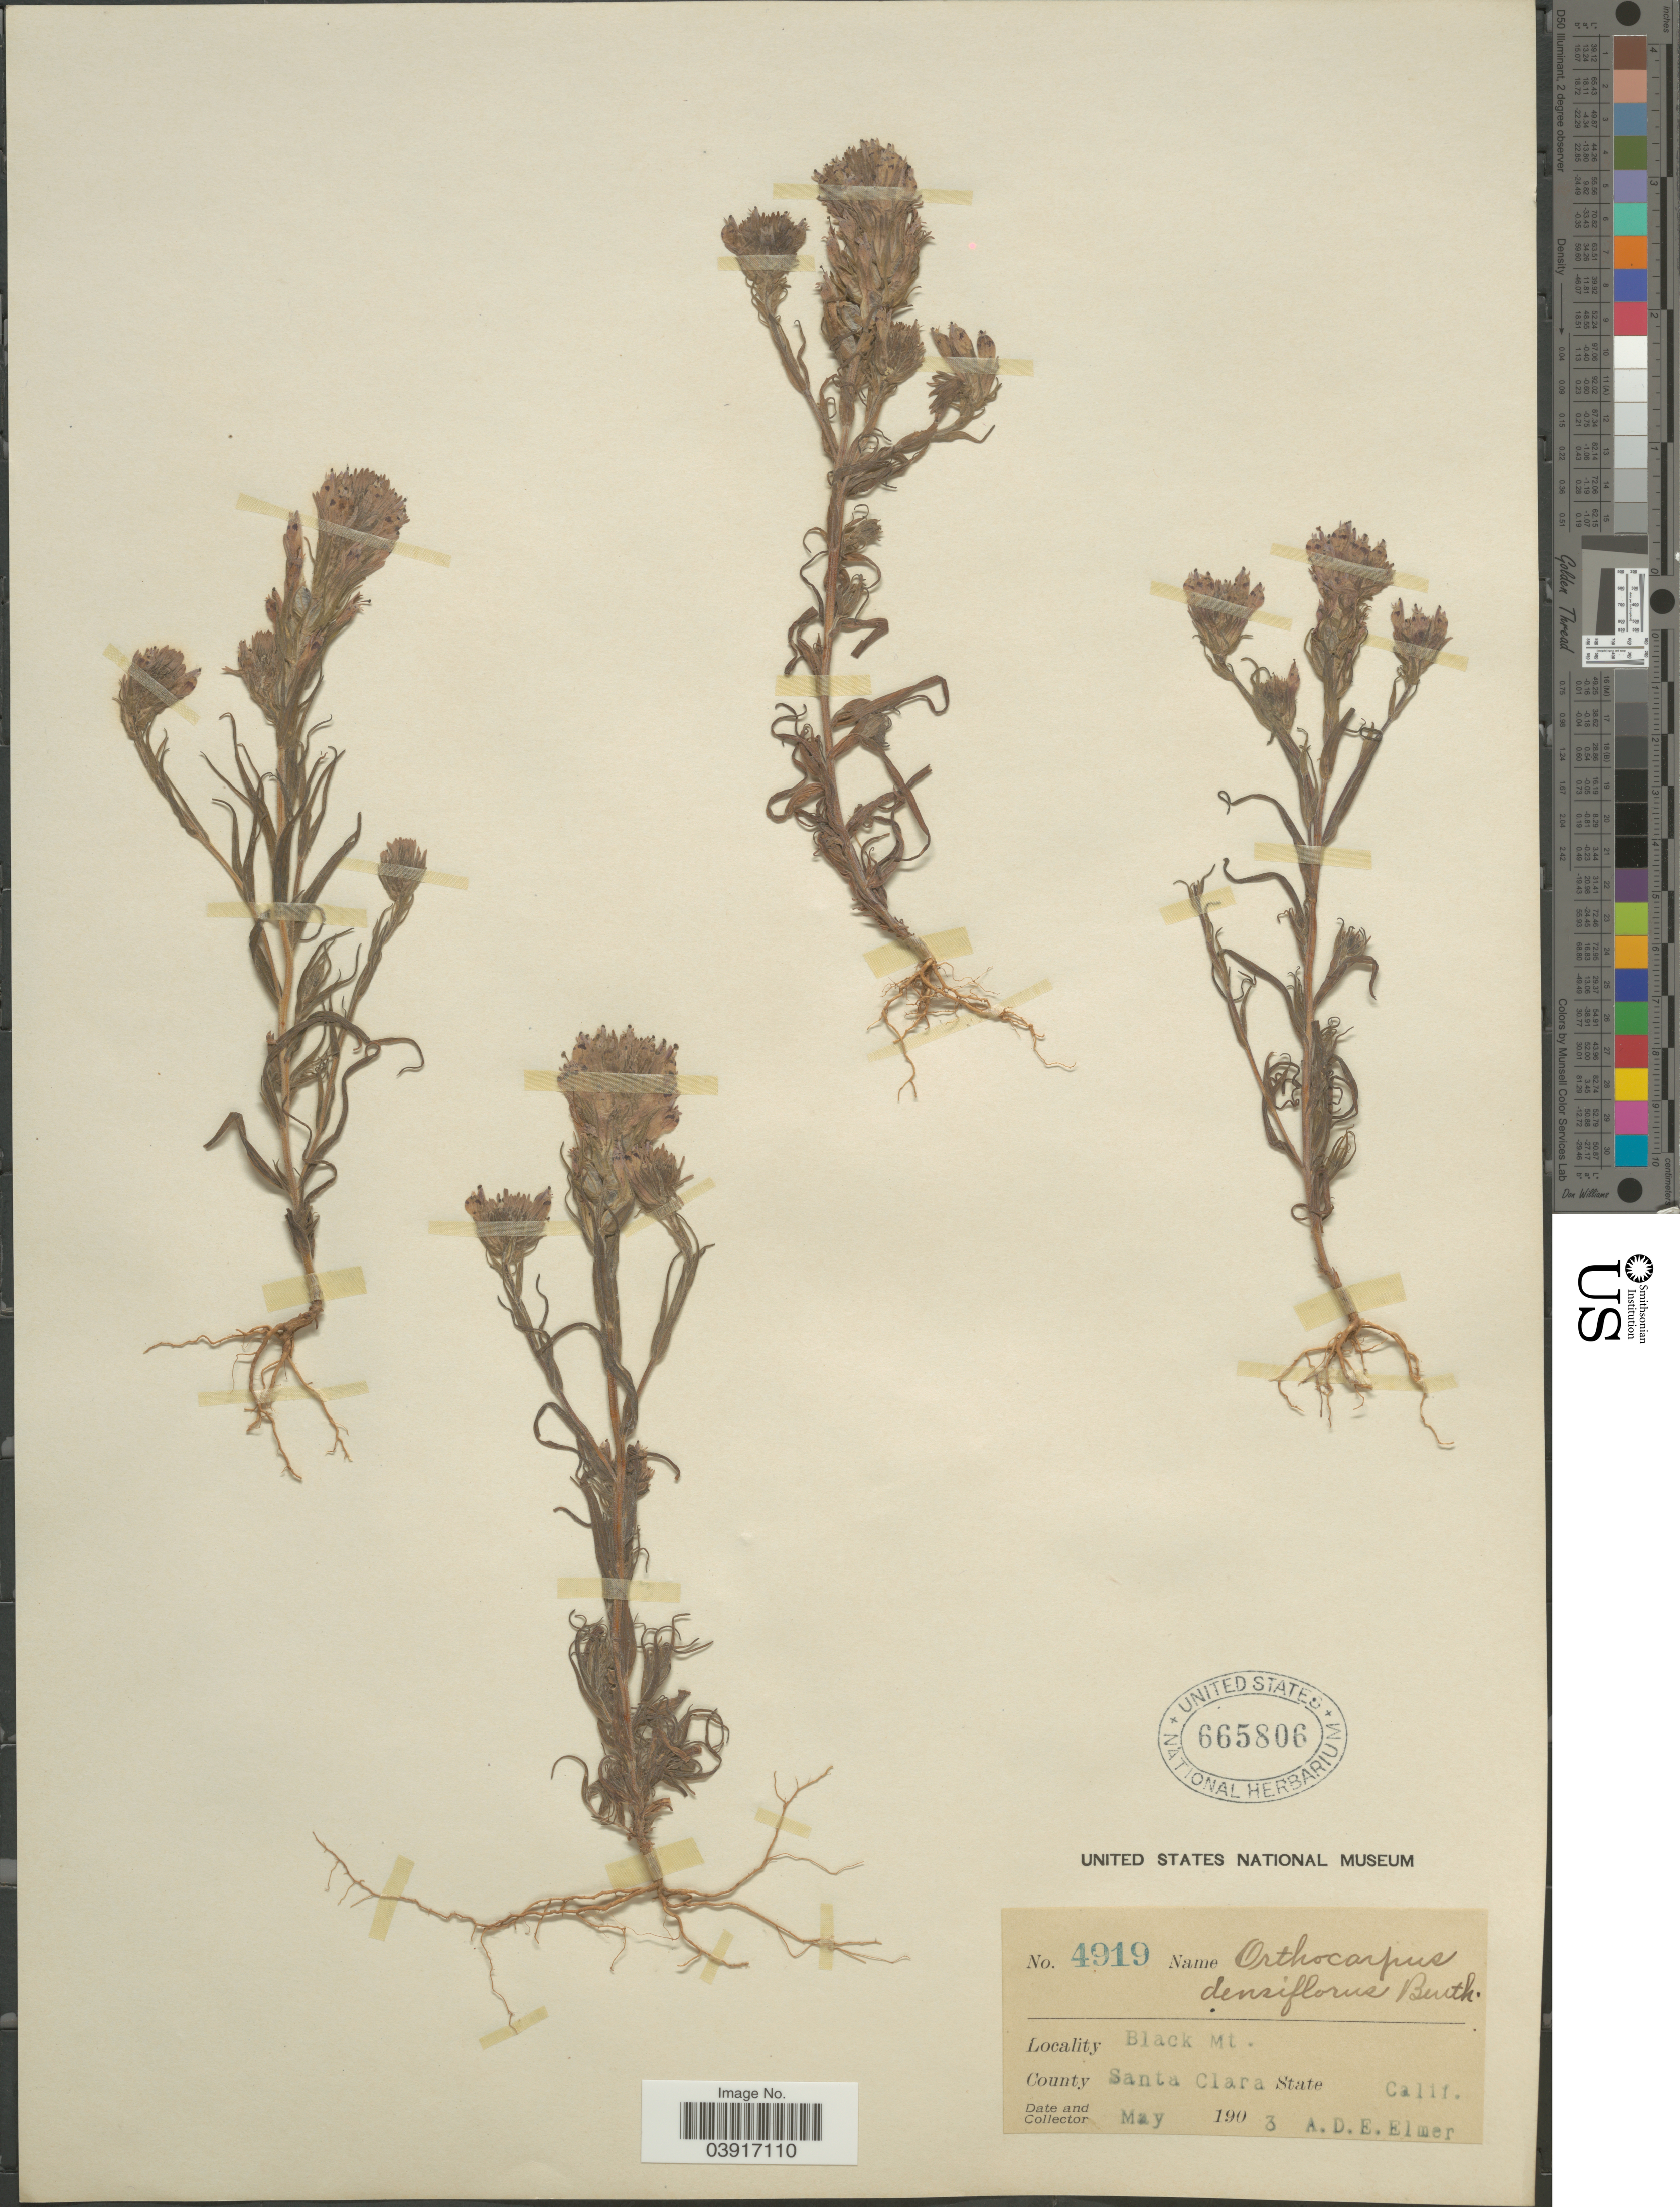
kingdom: Plantae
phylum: Tracheophyta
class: Magnoliopsida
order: Lamiales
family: Orobanchaceae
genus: Orthocarpus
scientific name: Orthocarpus densiflorus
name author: Benth.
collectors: A. D. E. Elmer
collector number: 4919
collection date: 1903-05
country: United States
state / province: California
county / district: Santa Clara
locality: Black Mt. County Santa Clara.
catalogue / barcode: US 665806